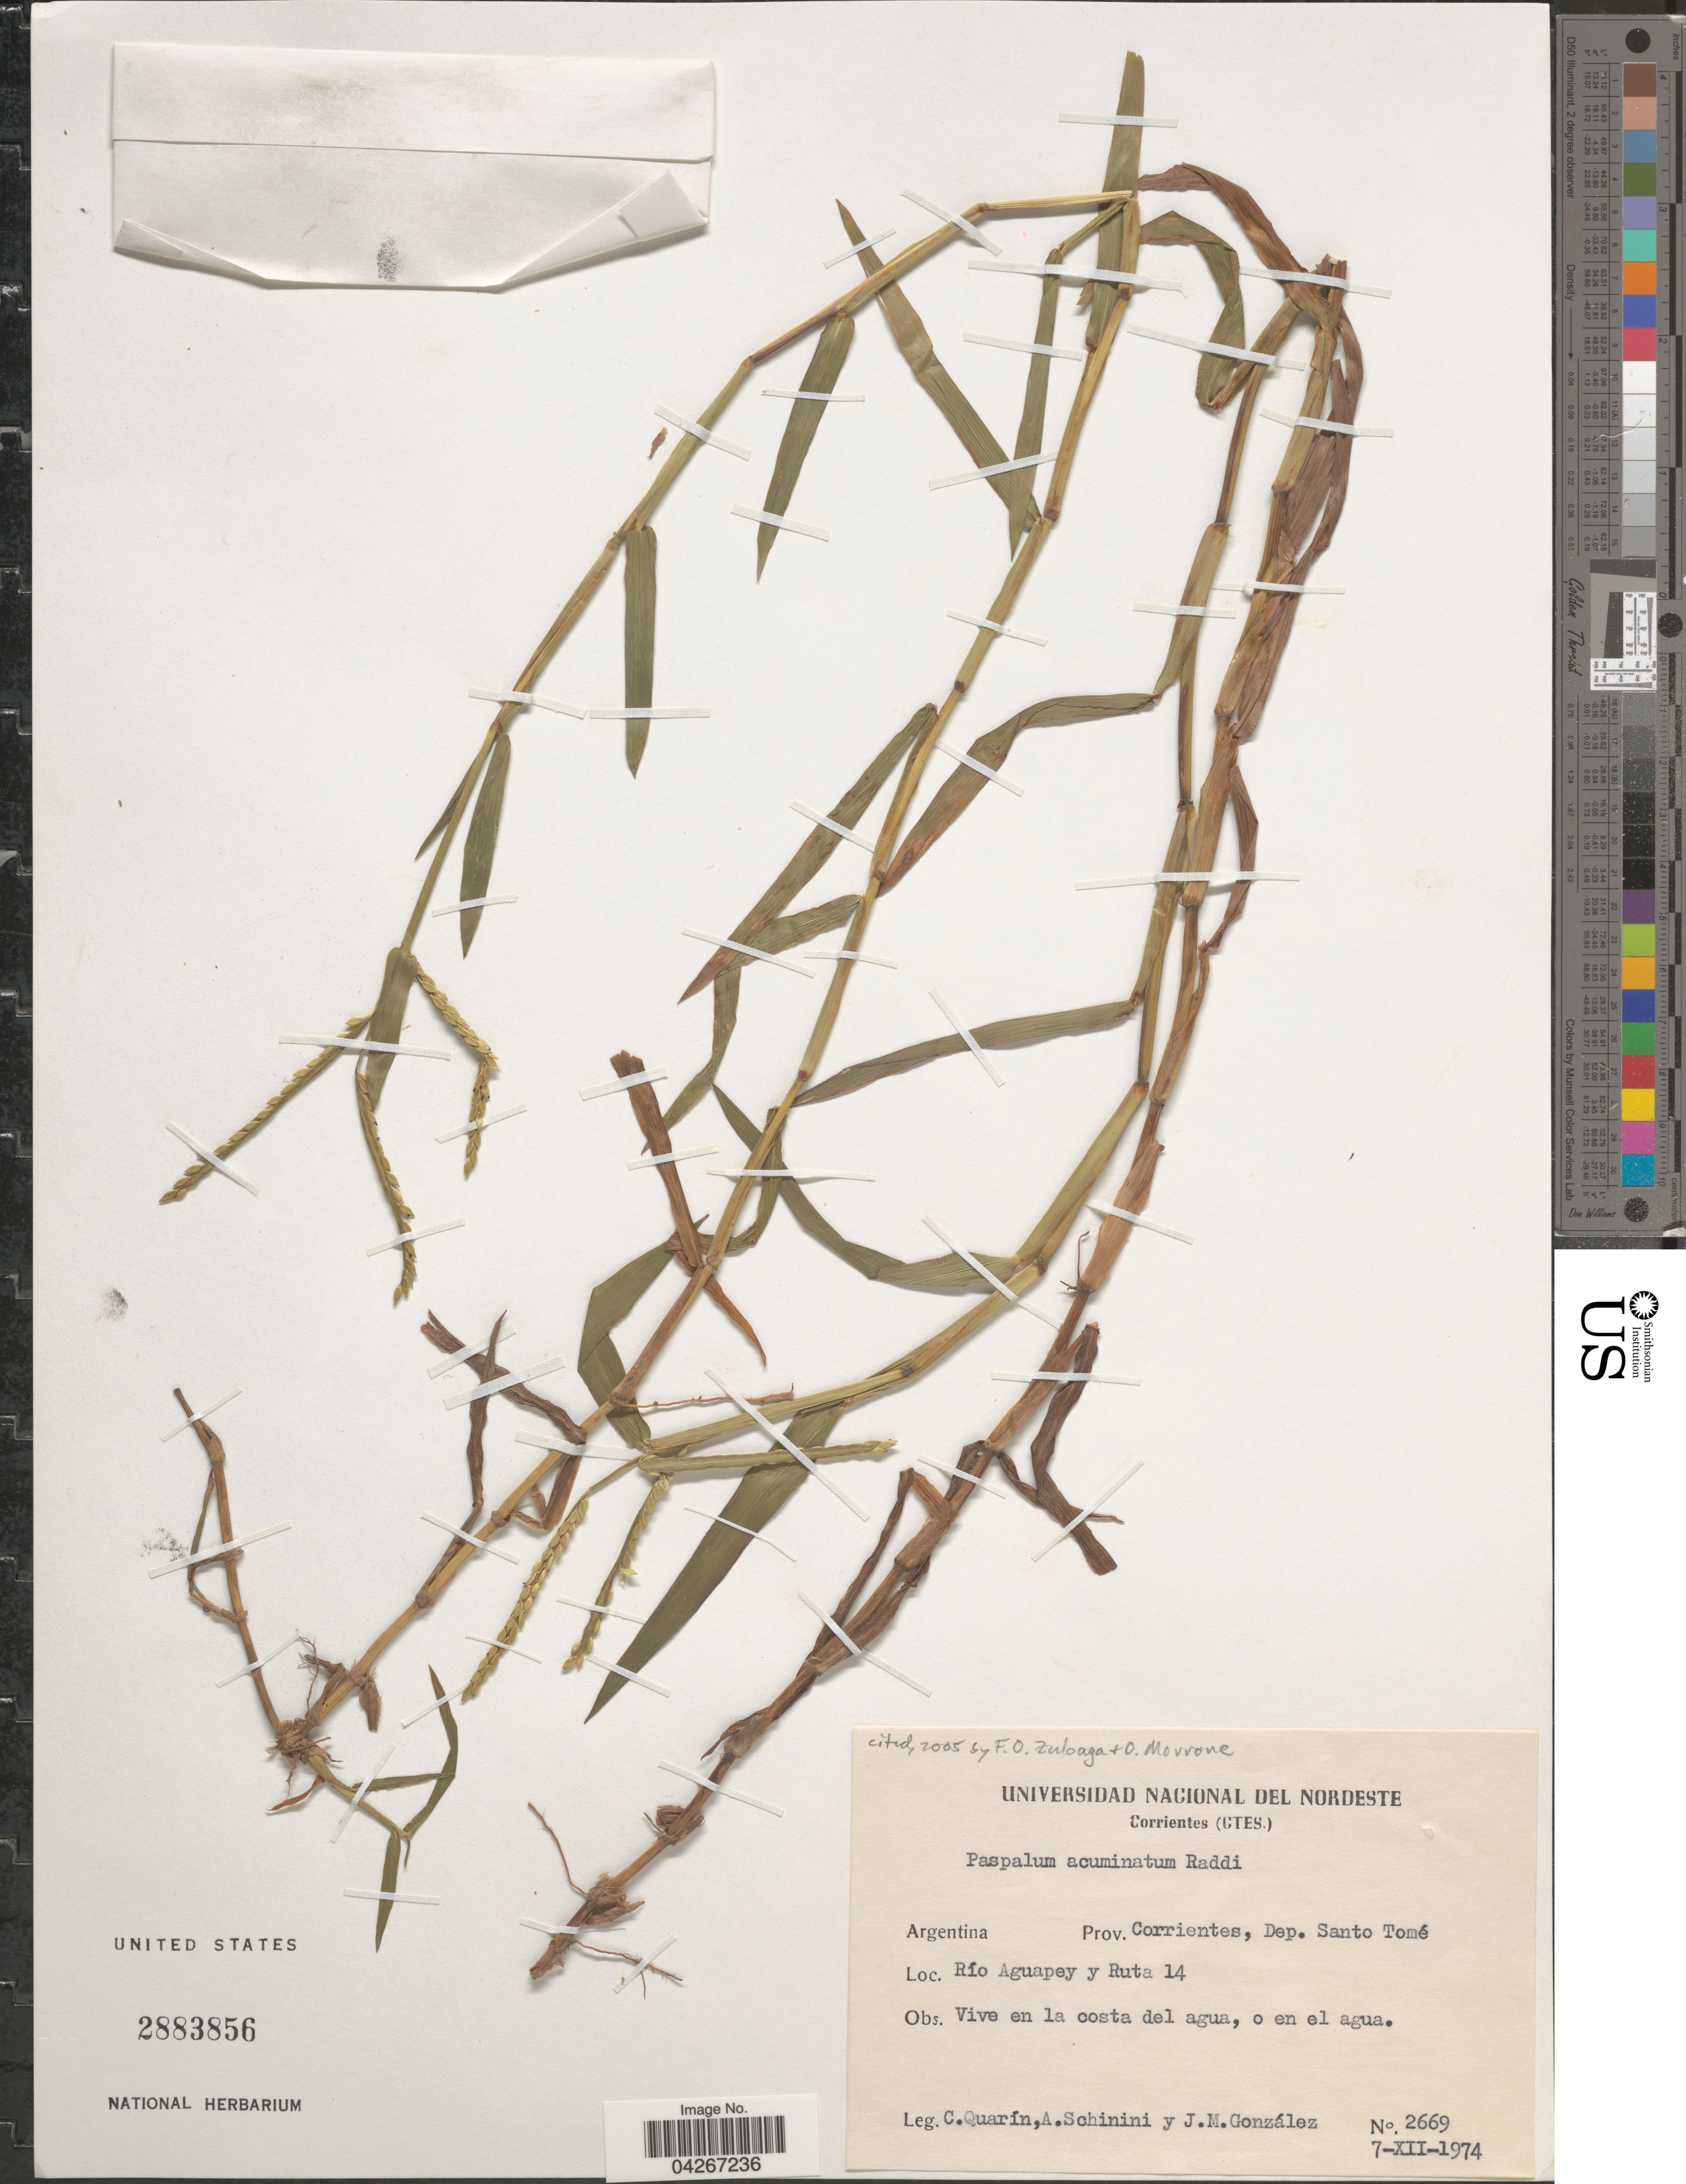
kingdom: Plantae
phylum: Tracheophyta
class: Liliopsida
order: Poales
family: Poaceae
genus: Paspalum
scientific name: Paspalum acuminatum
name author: Raddi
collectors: C. Quarín, A. Schinini & J. M. Gonzalez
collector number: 2669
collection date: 1974-12-07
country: Argentina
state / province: Corrientes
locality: Dep. Santo Tomé. Río Aguapey y Ruta 14.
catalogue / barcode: US 2883856